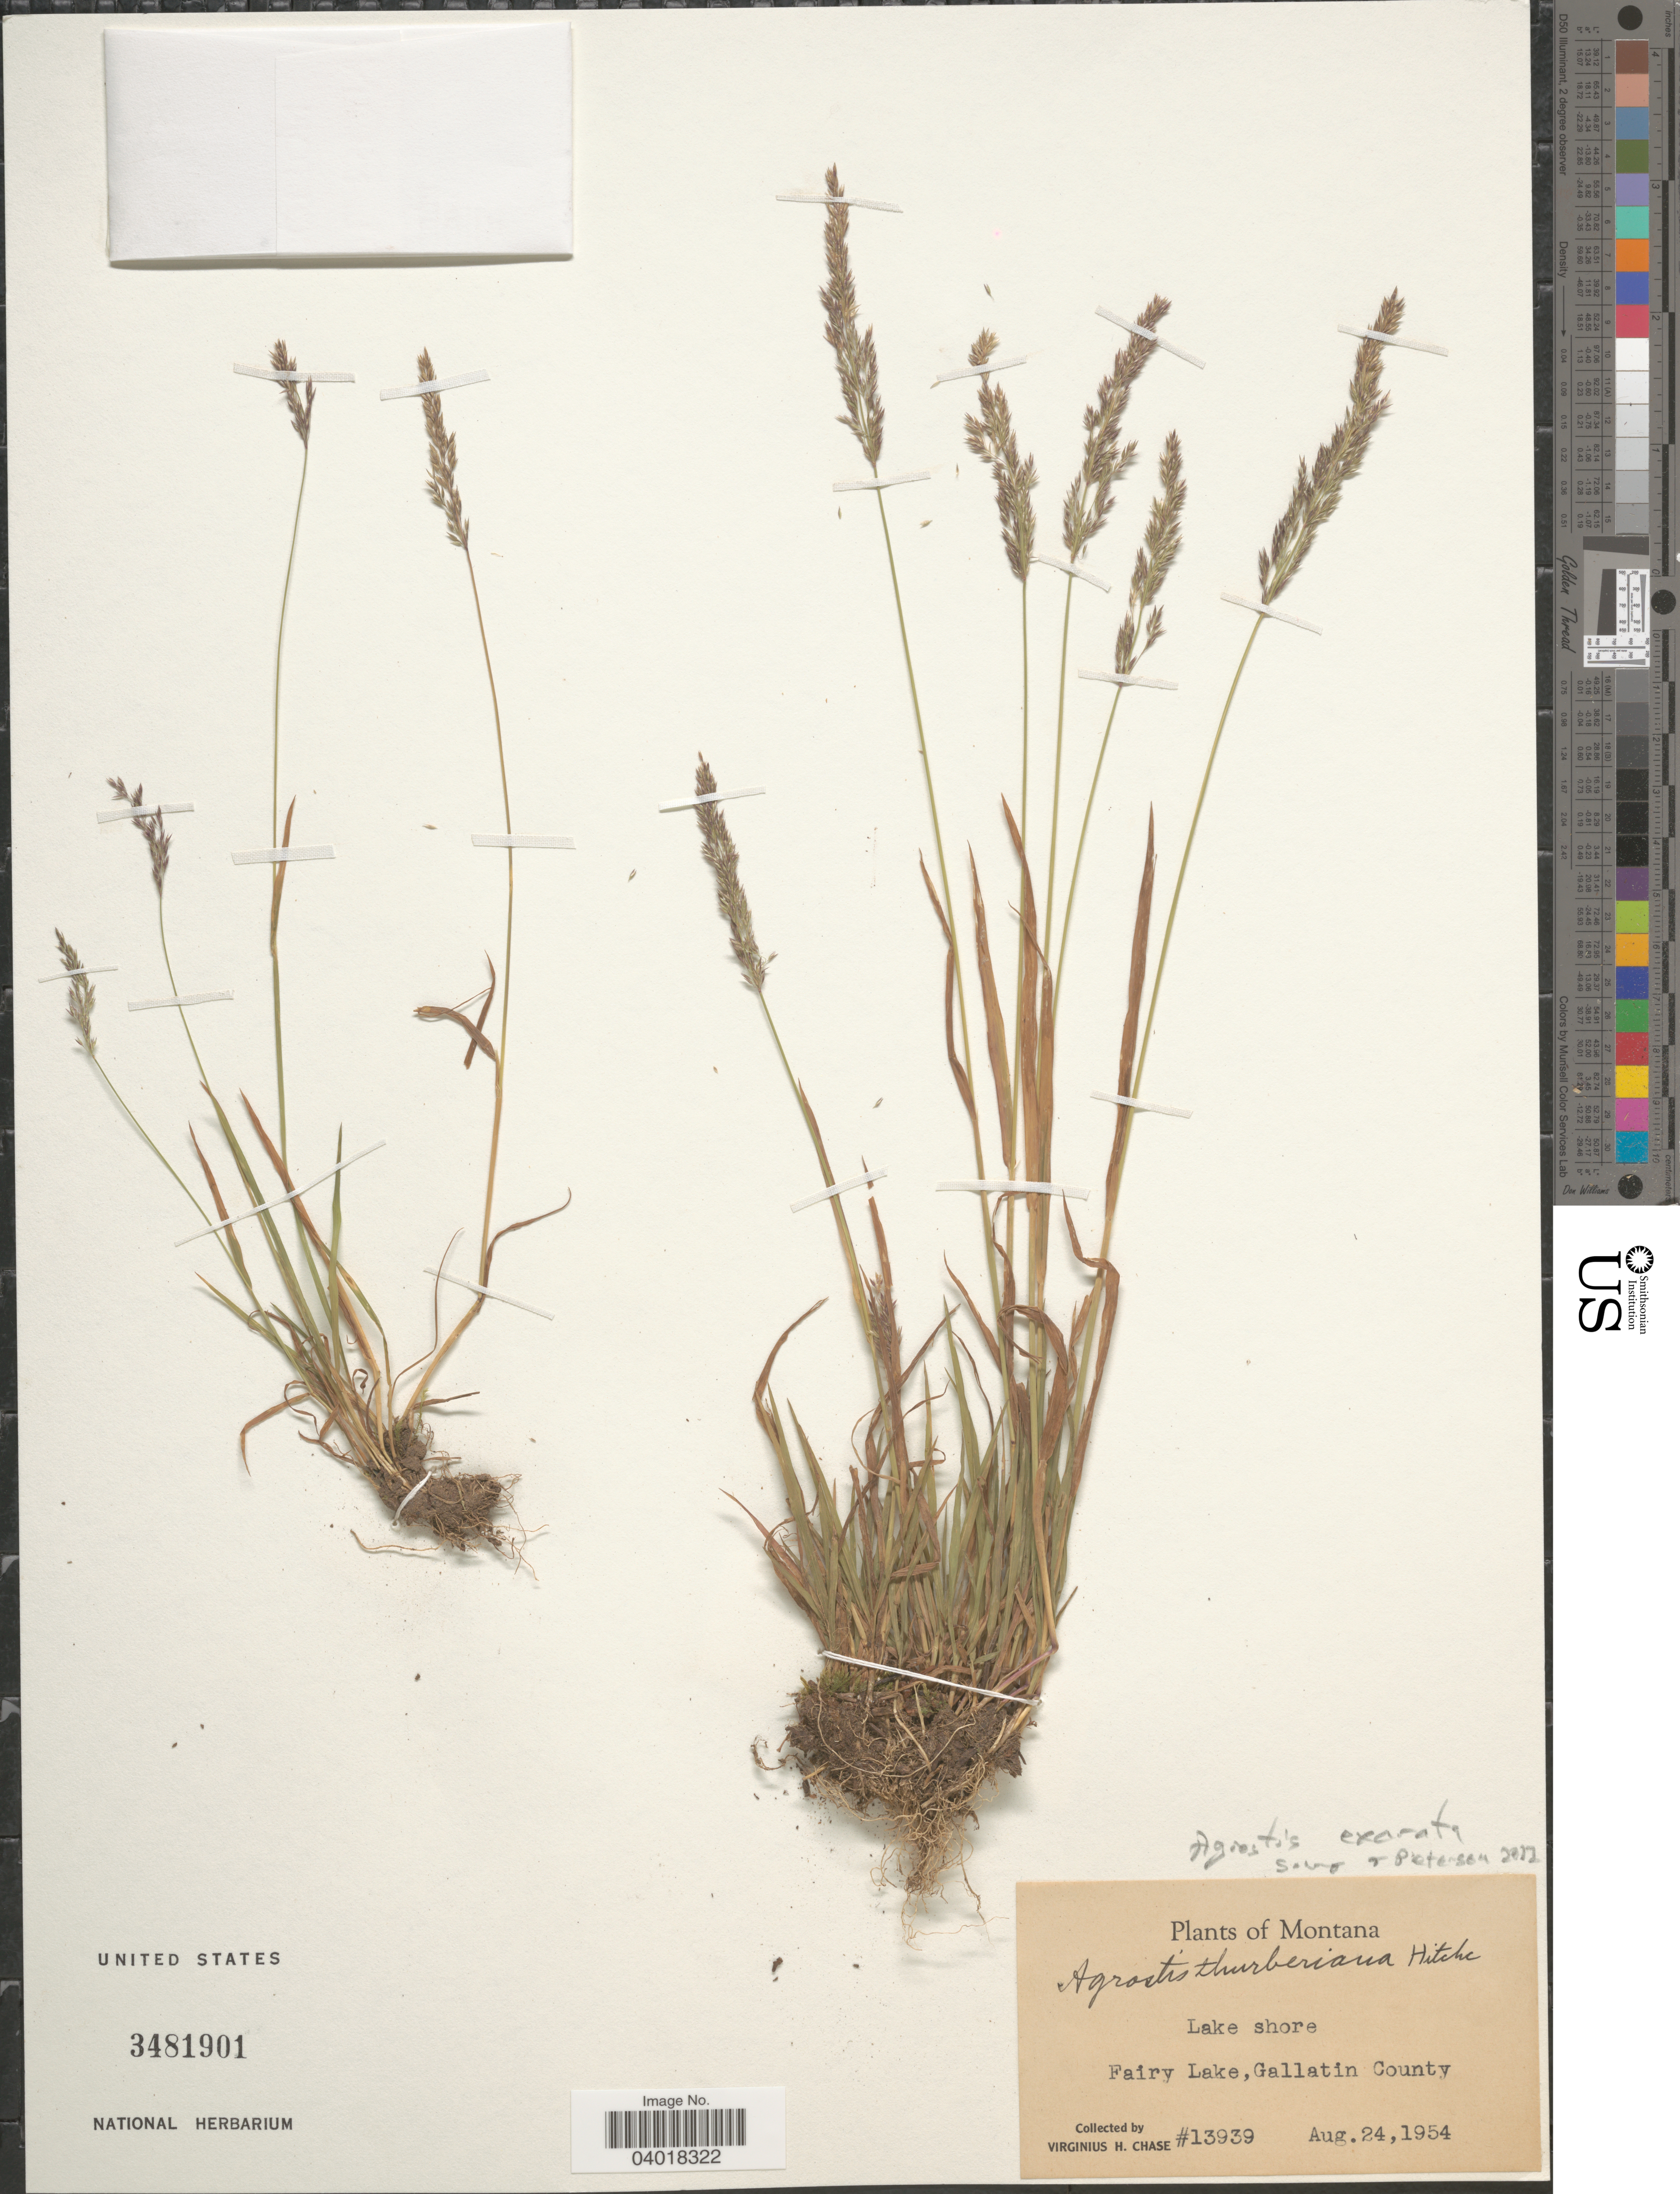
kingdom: Plantae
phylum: Tracheophyta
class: Liliopsida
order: Poales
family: Poaceae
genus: Agrostis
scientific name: Agrostis exarata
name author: Trin.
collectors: V. H. Chase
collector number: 13939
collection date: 1954-08-24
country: United States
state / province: Montana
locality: Lake shore. Fairy Lake, Gallatin County.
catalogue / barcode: US 3481901